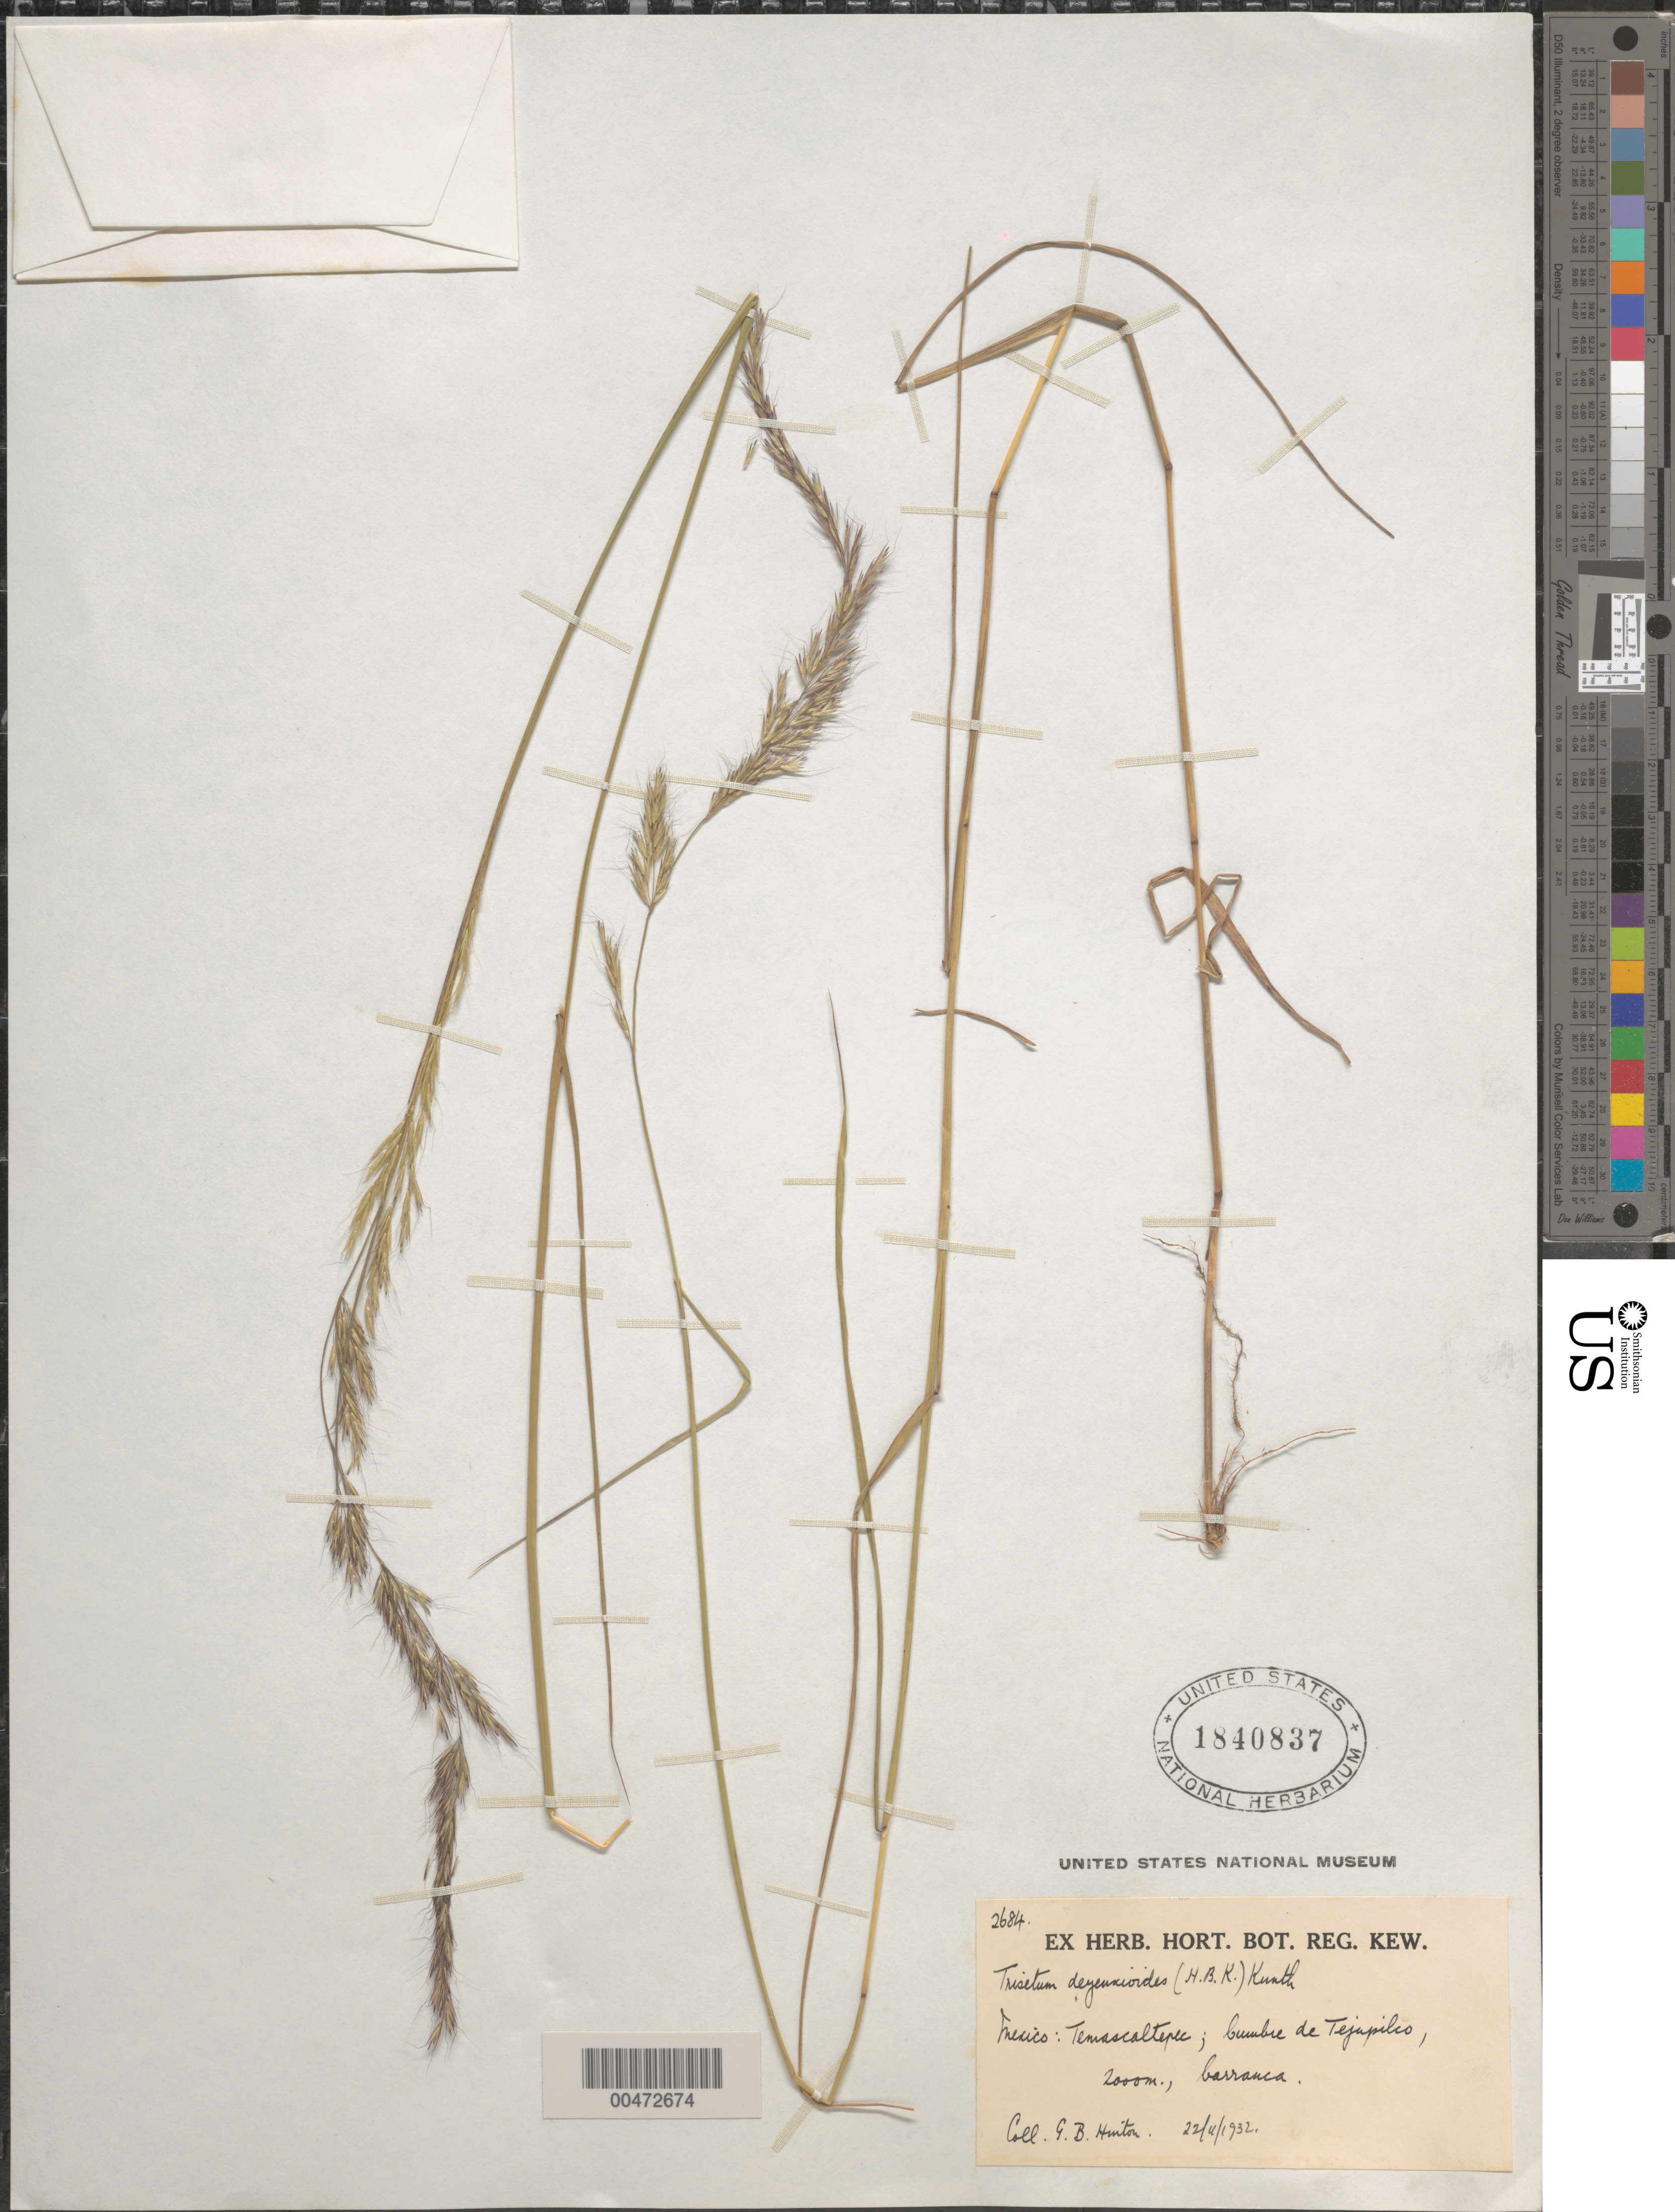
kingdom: Plantae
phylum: Tracheophyta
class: Liliopsida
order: Poales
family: Poaceae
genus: Trisetum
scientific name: Trisetum deyeuxioides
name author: (Kunth) Kunth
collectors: G. B. Hinton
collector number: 2684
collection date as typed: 22 Nov 1932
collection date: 1932-11-22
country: Mexico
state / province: México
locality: Temascaltepec, Cumbre de Tejupilco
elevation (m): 2000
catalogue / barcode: US 1840837